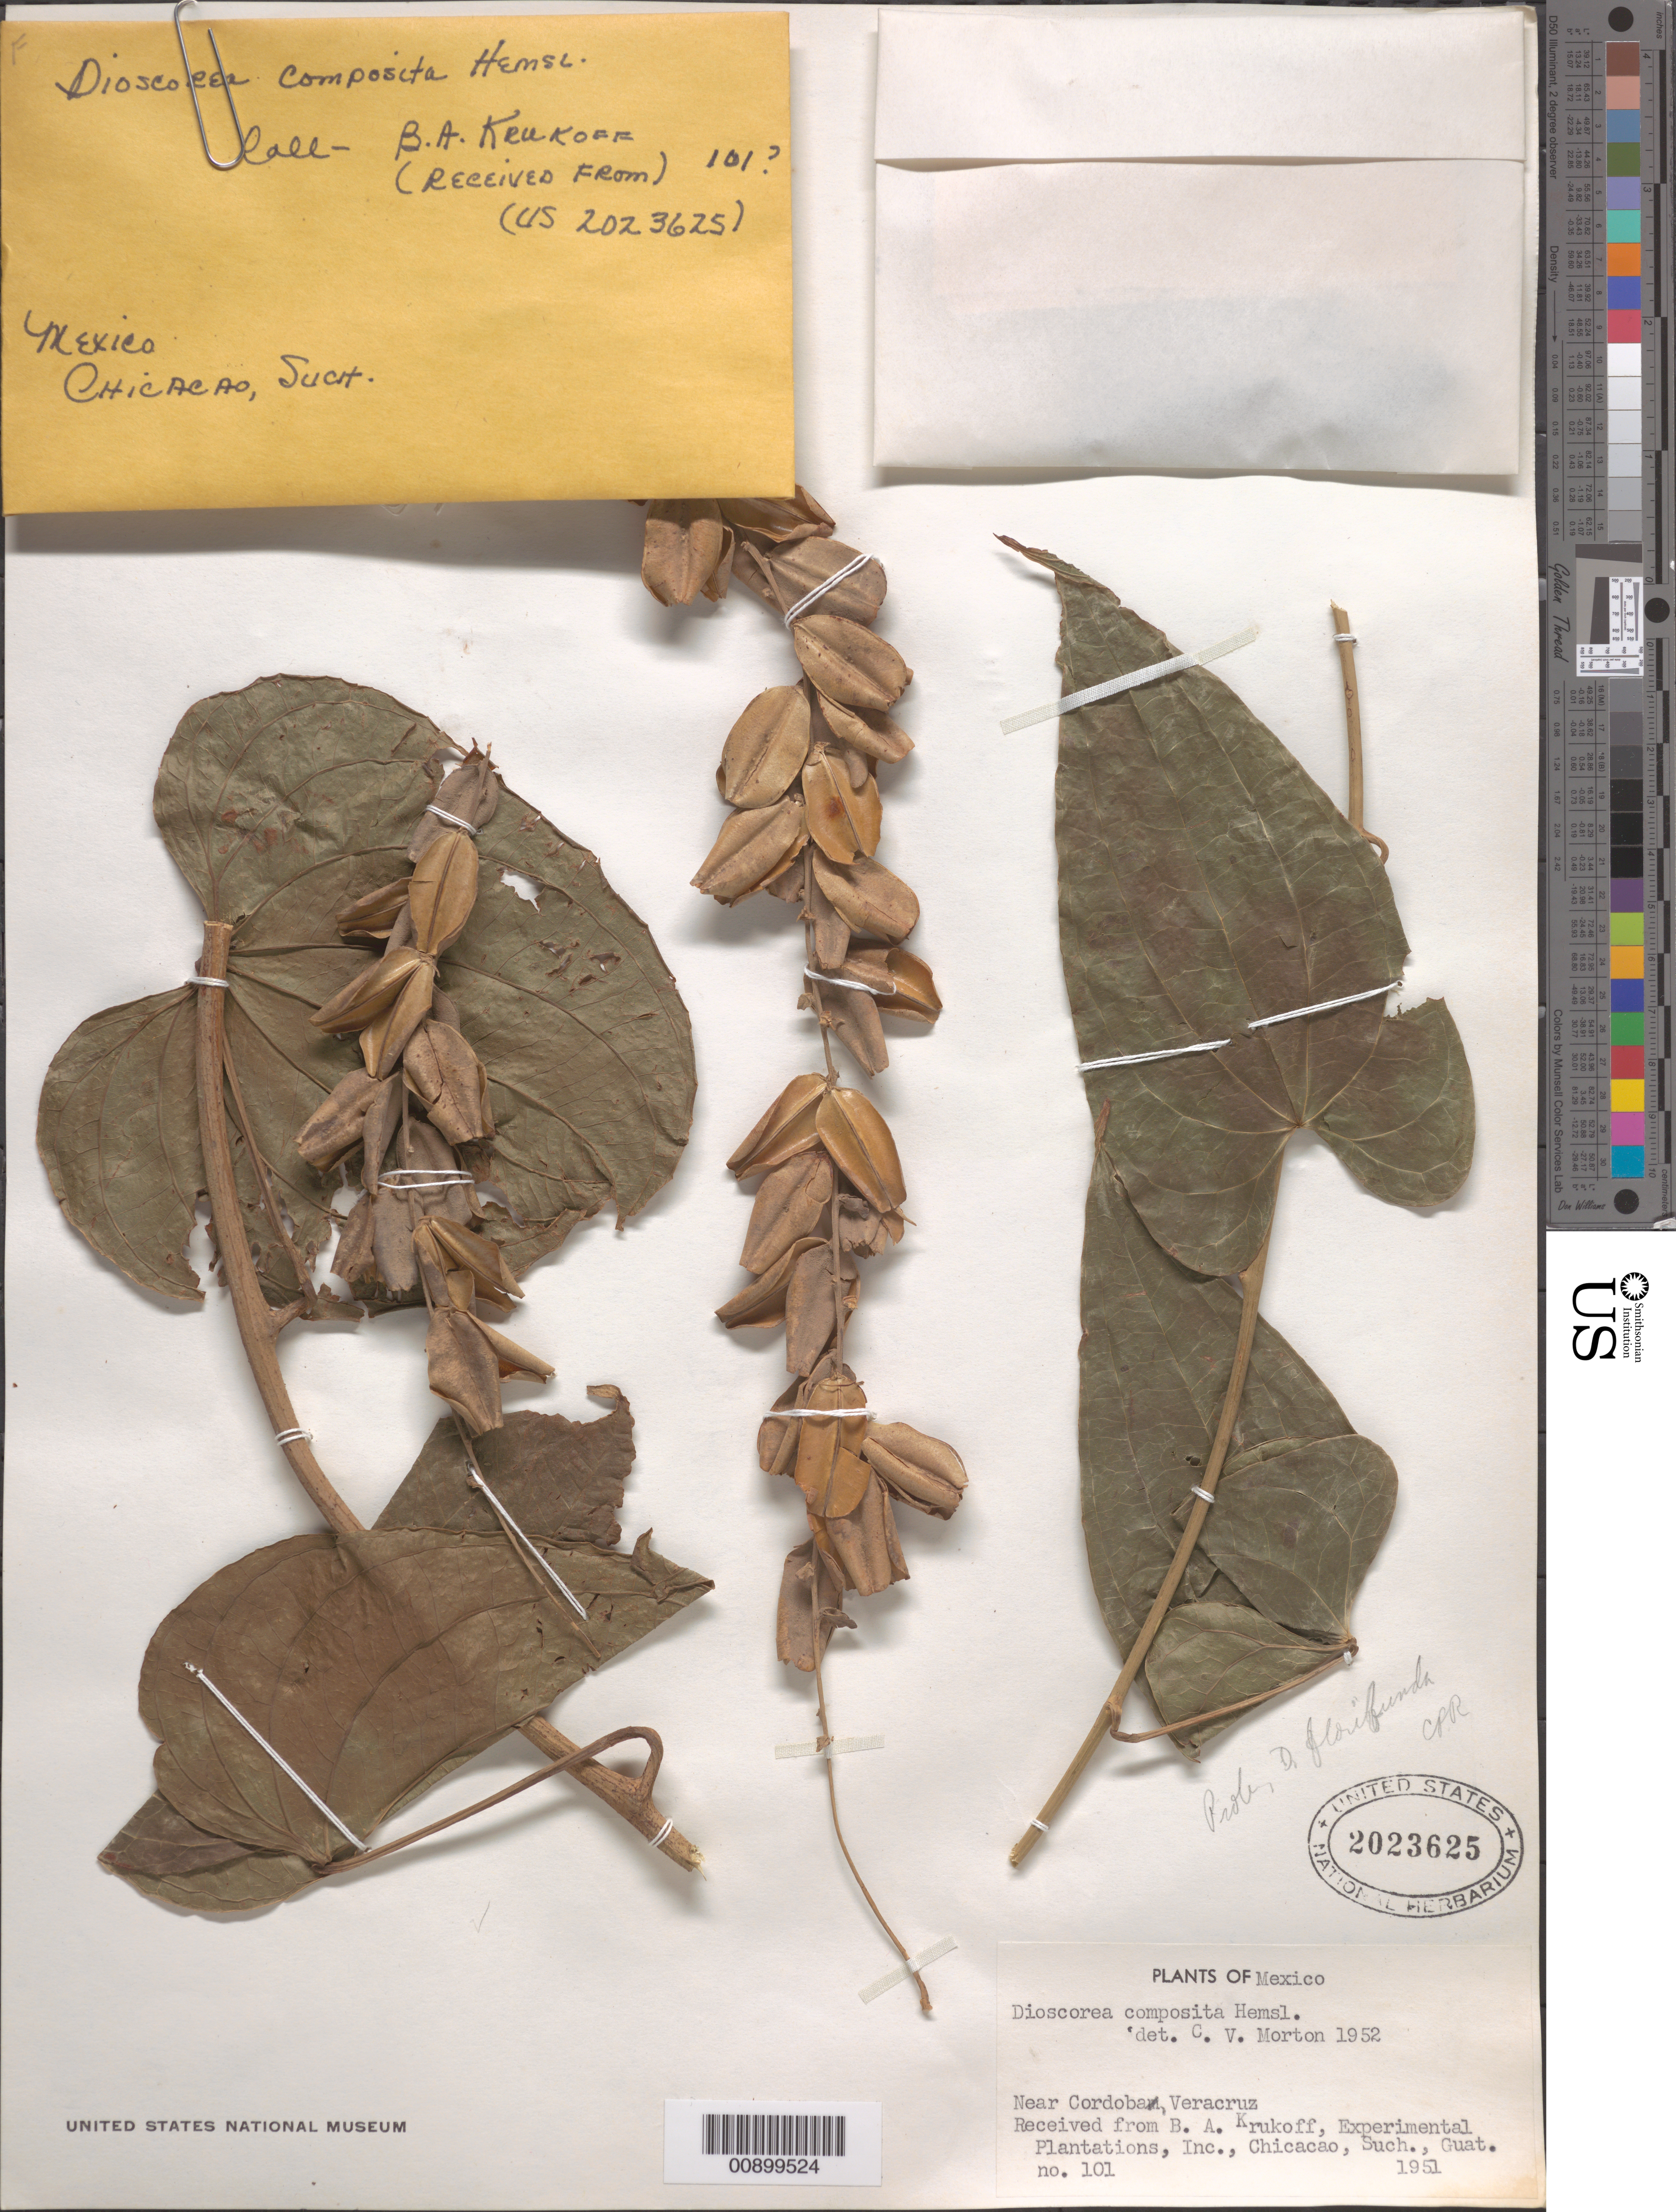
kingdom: Plantae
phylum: Tracheophyta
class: Liliopsida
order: Dioscoreales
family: Dioscoreaceae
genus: Dioscorea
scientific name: Dioscorea composita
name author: Hemsl.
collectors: B. A. Krukoff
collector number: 101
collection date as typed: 1951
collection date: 1951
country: Mexico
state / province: Veracruz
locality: Near Cordoba, Veracruz.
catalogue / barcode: US 2023625